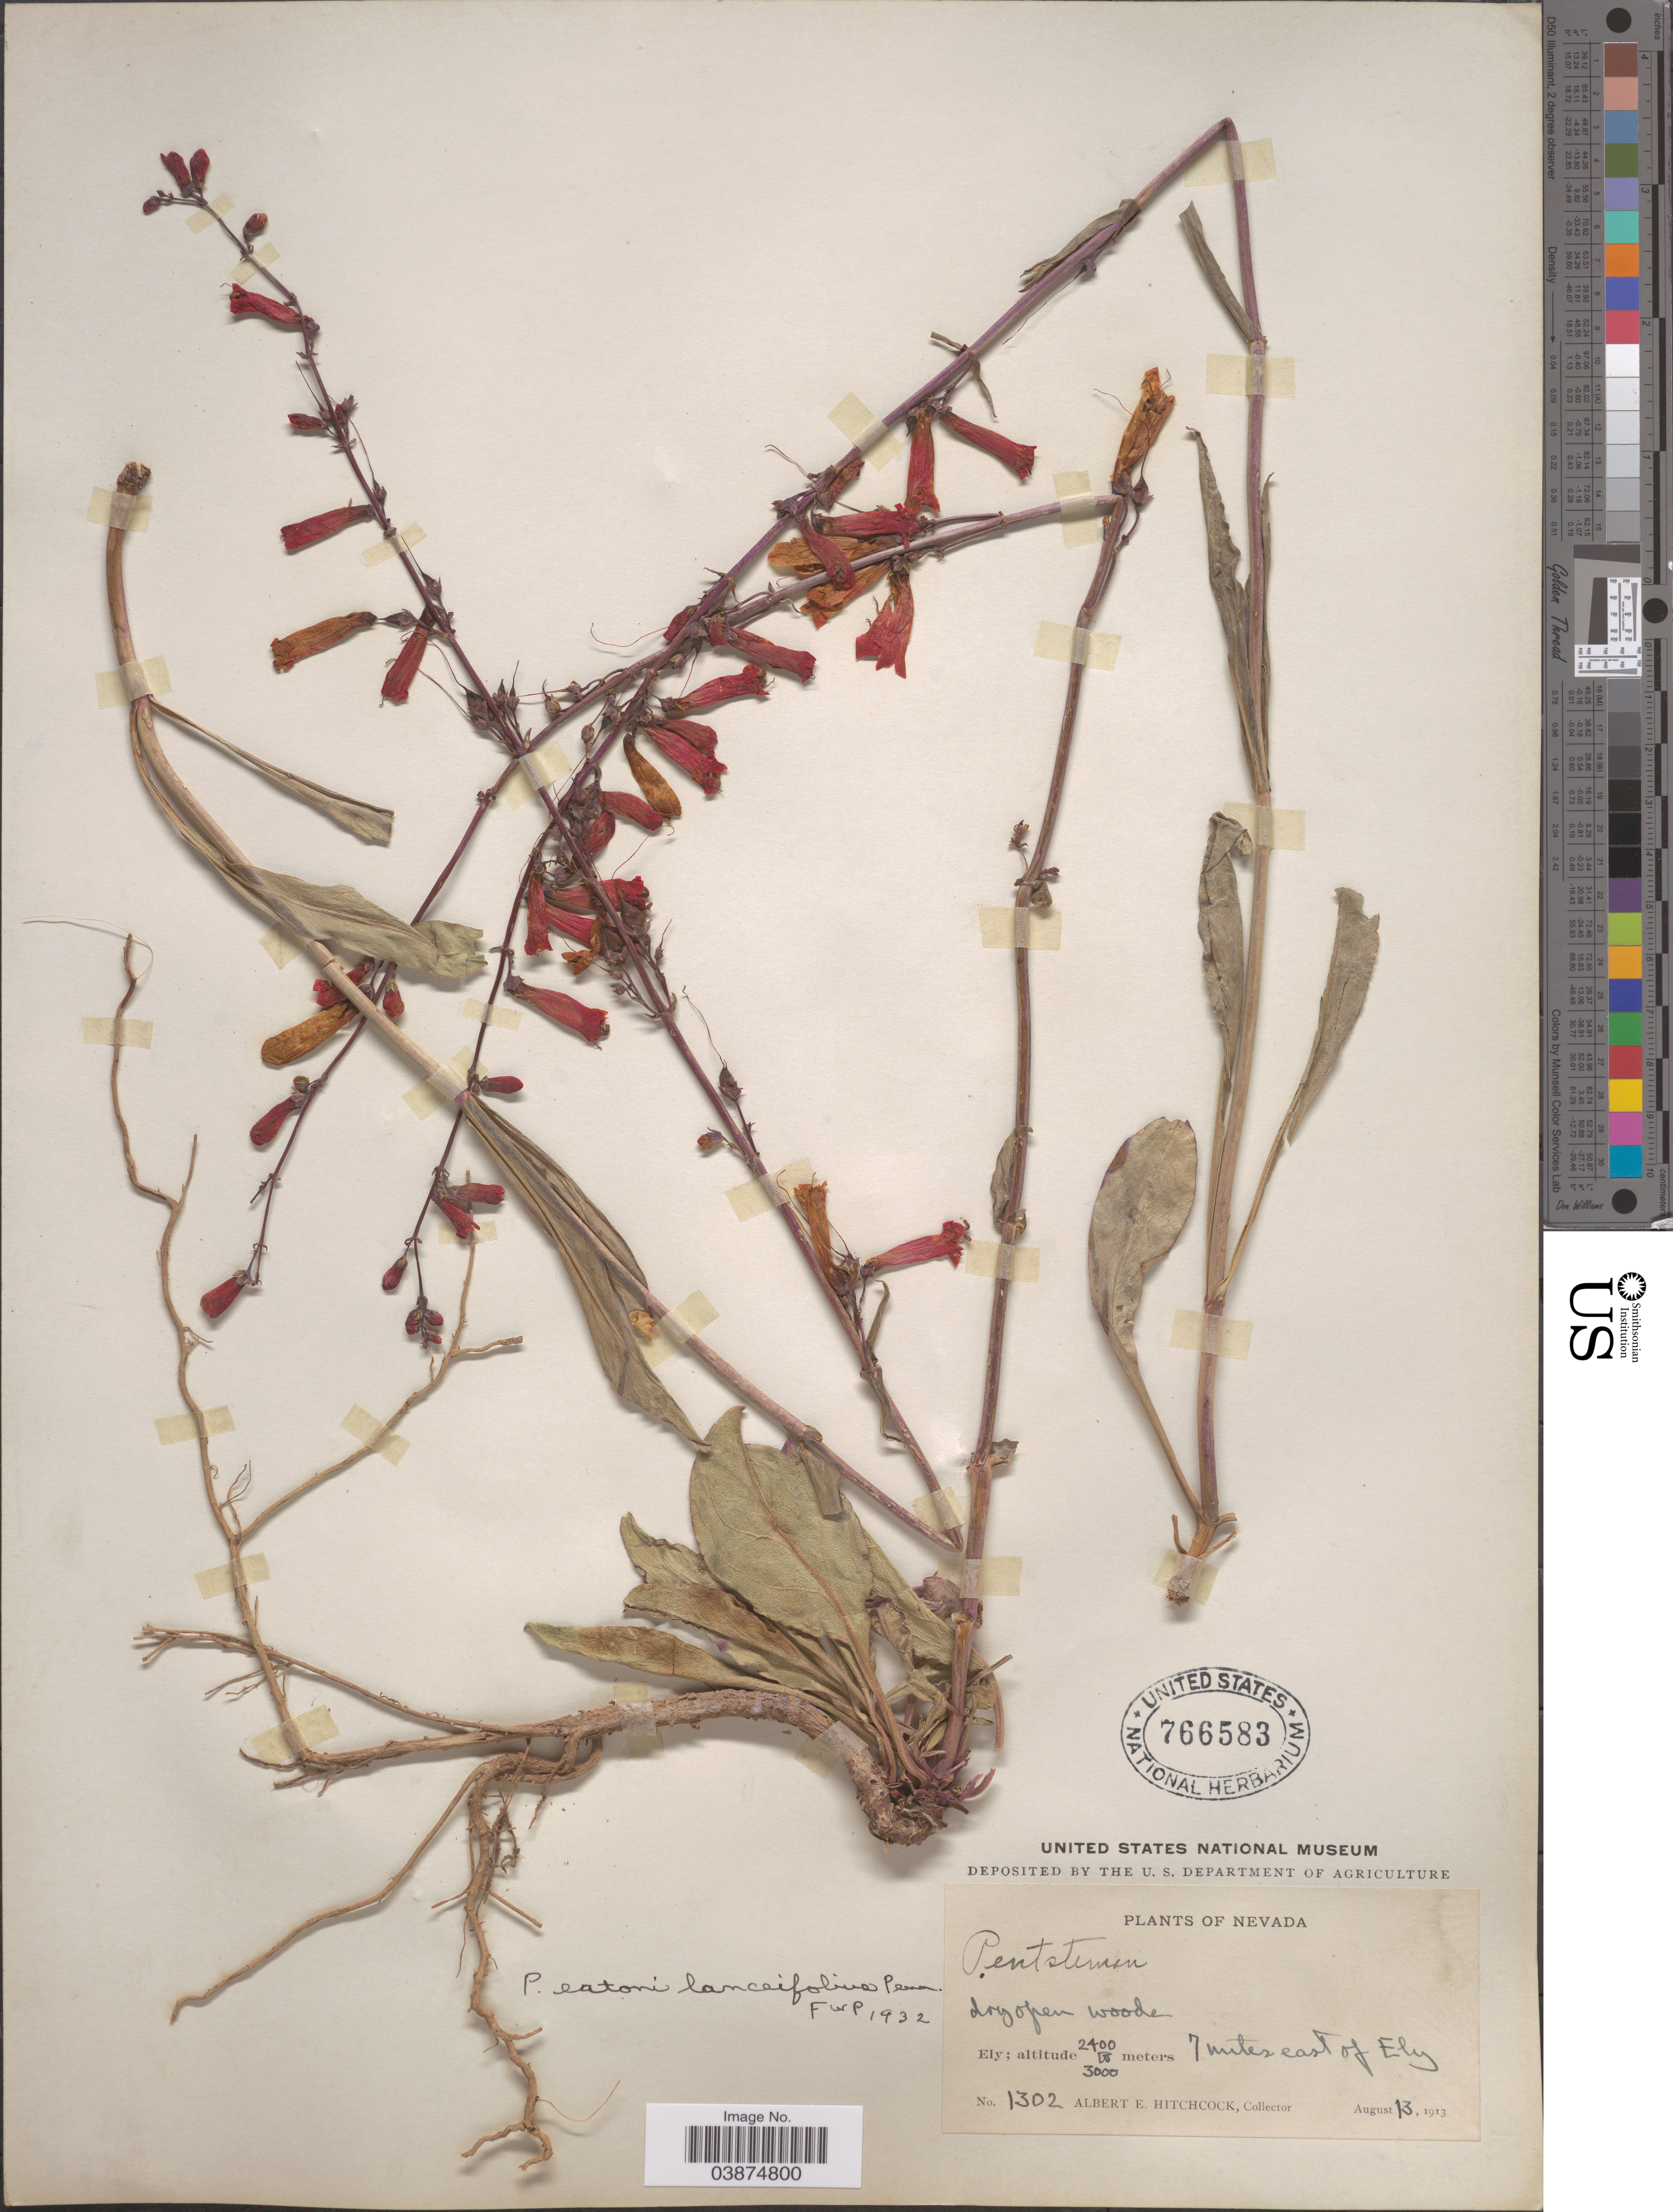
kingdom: Plantae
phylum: Tracheophyta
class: Magnoliopsida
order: Lamiales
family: Plantaginaceae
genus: Penstemon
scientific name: Penstemon eatonii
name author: A. Gray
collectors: A. Hitchcock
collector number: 1302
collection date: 1913-08-13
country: United States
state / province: Nevada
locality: Ely; 7 miles east of Ely.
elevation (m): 2400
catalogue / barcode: US 766583